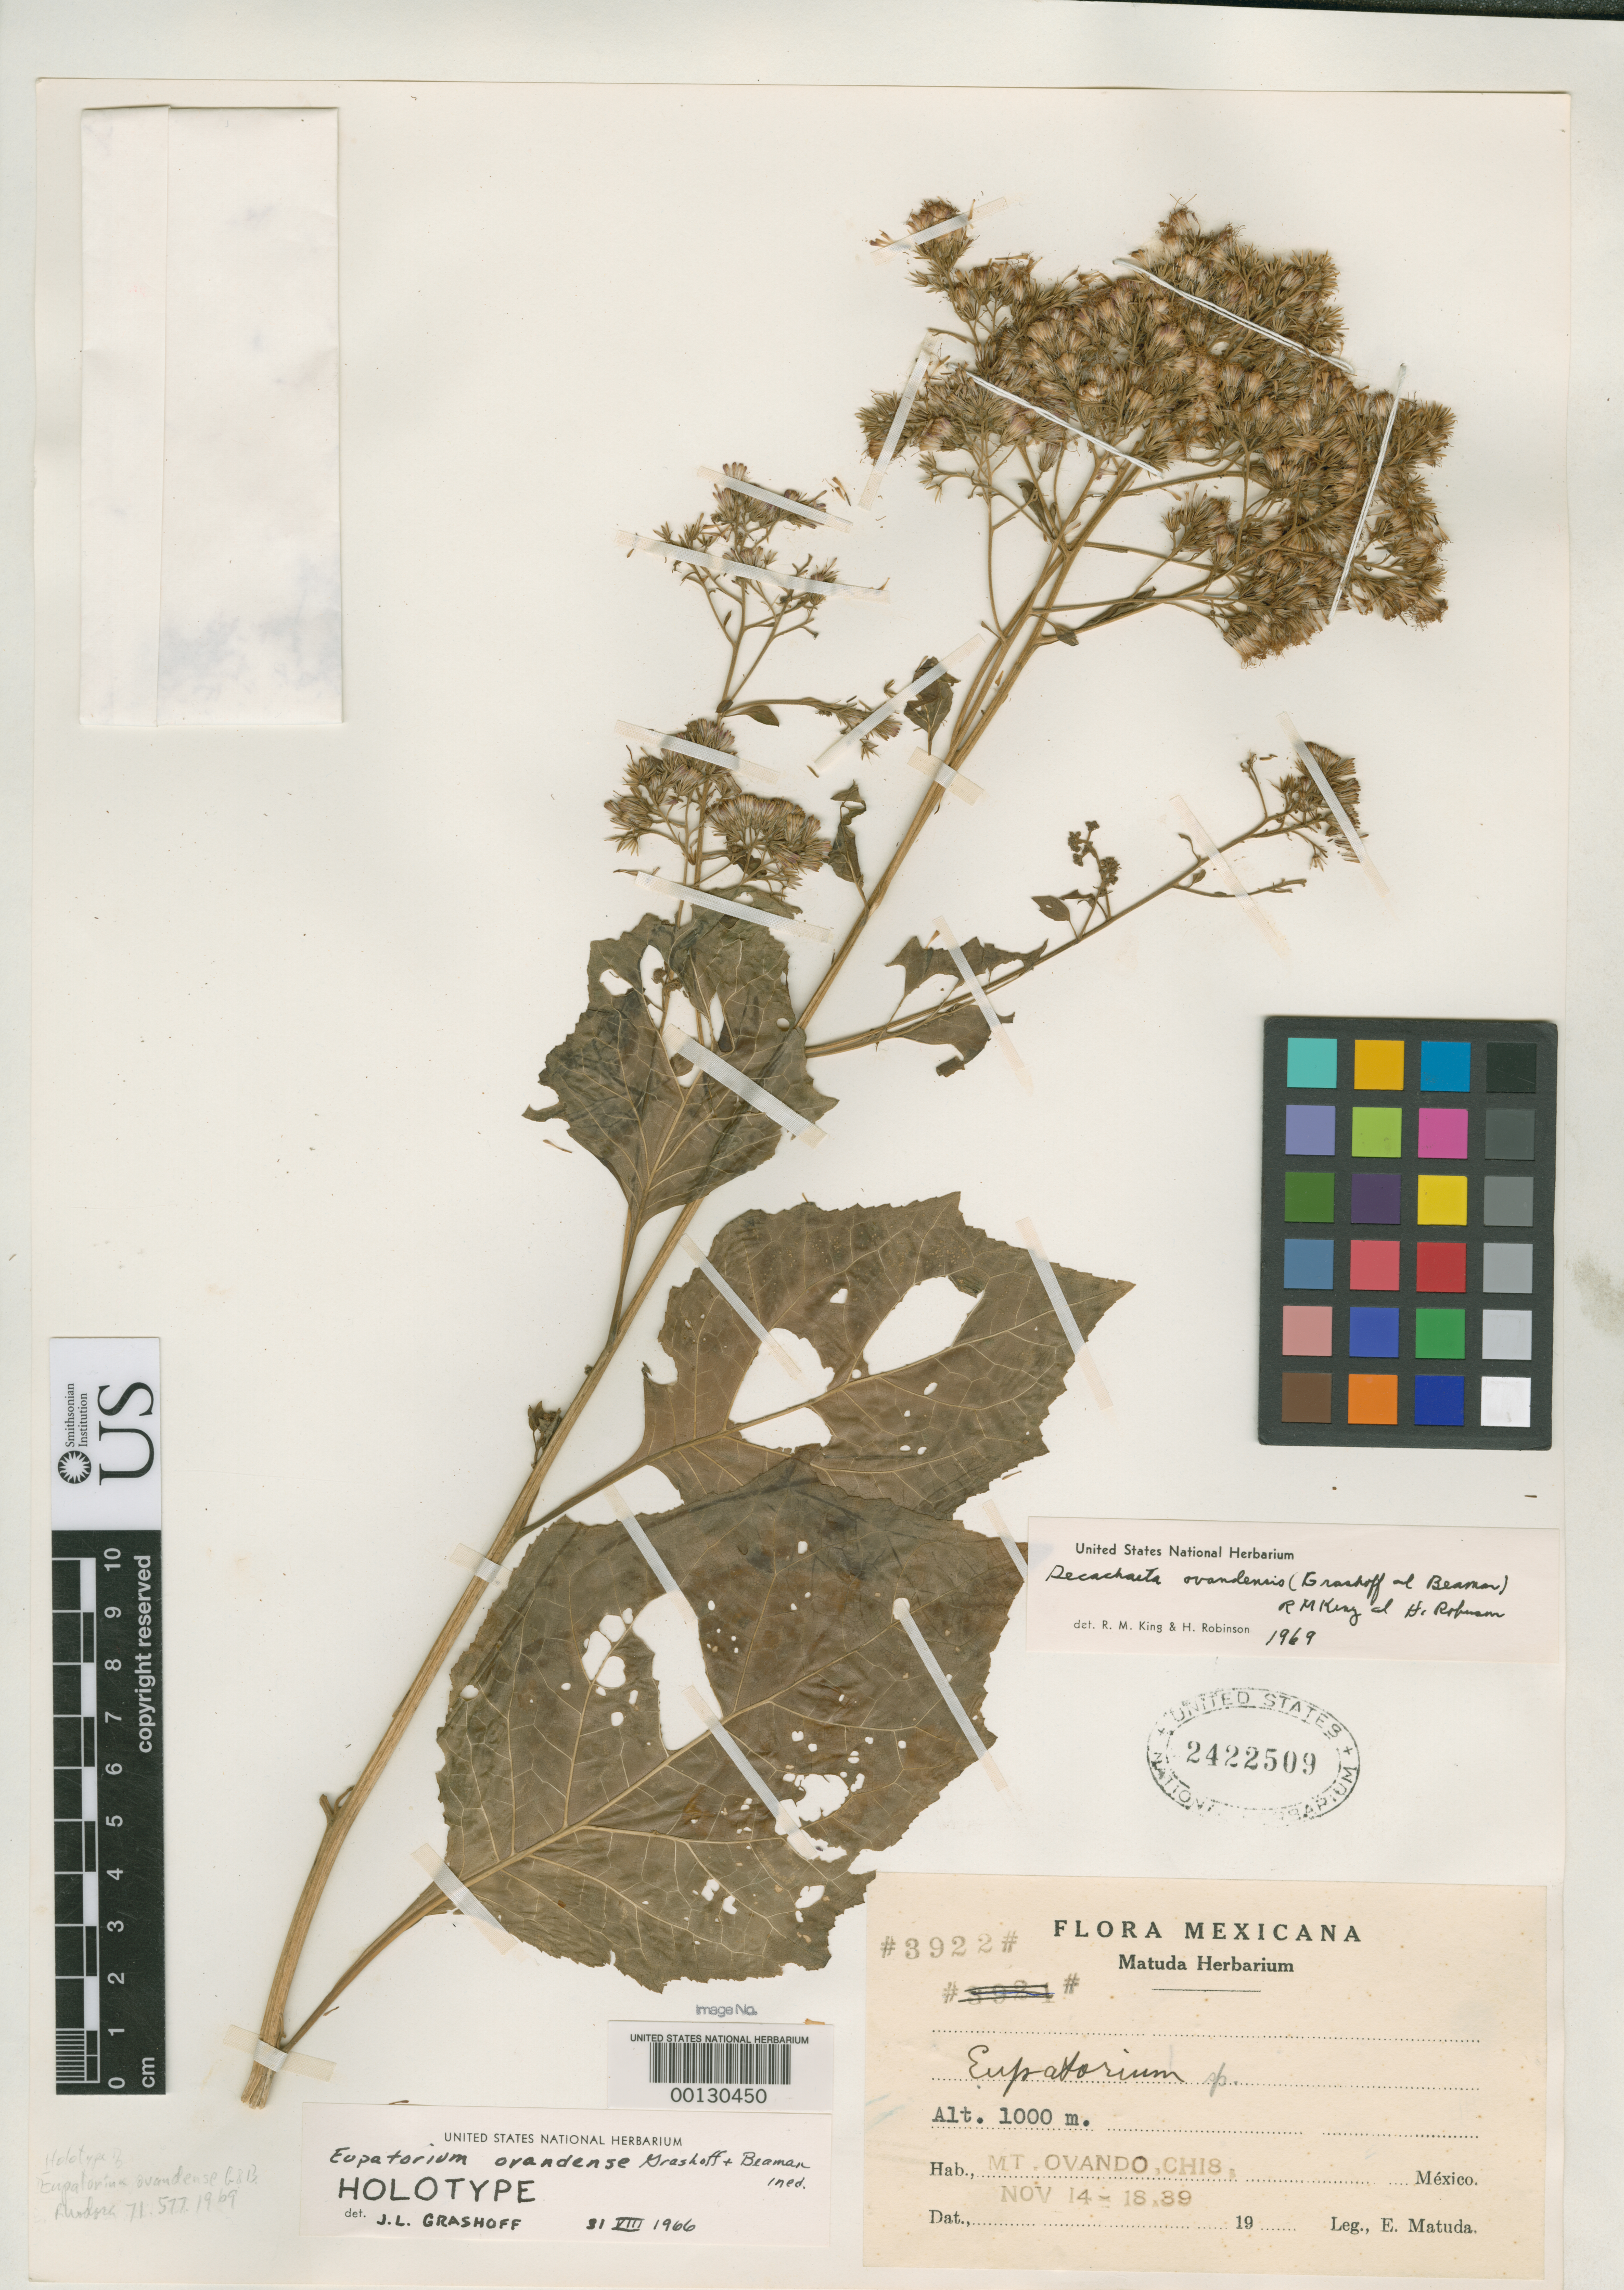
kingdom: Plantae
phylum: Tracheophyta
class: Magnoliopsida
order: Asterales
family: Asteraceae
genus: Eupatorium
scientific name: Eupatorium ovandense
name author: Grashoff & Beaman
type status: Holotype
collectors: E. Matuda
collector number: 3922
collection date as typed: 18 Nov 1939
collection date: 1939-11-18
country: Mexico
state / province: Chiapas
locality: Mt. Ovando.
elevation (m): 1000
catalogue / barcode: US 2422509